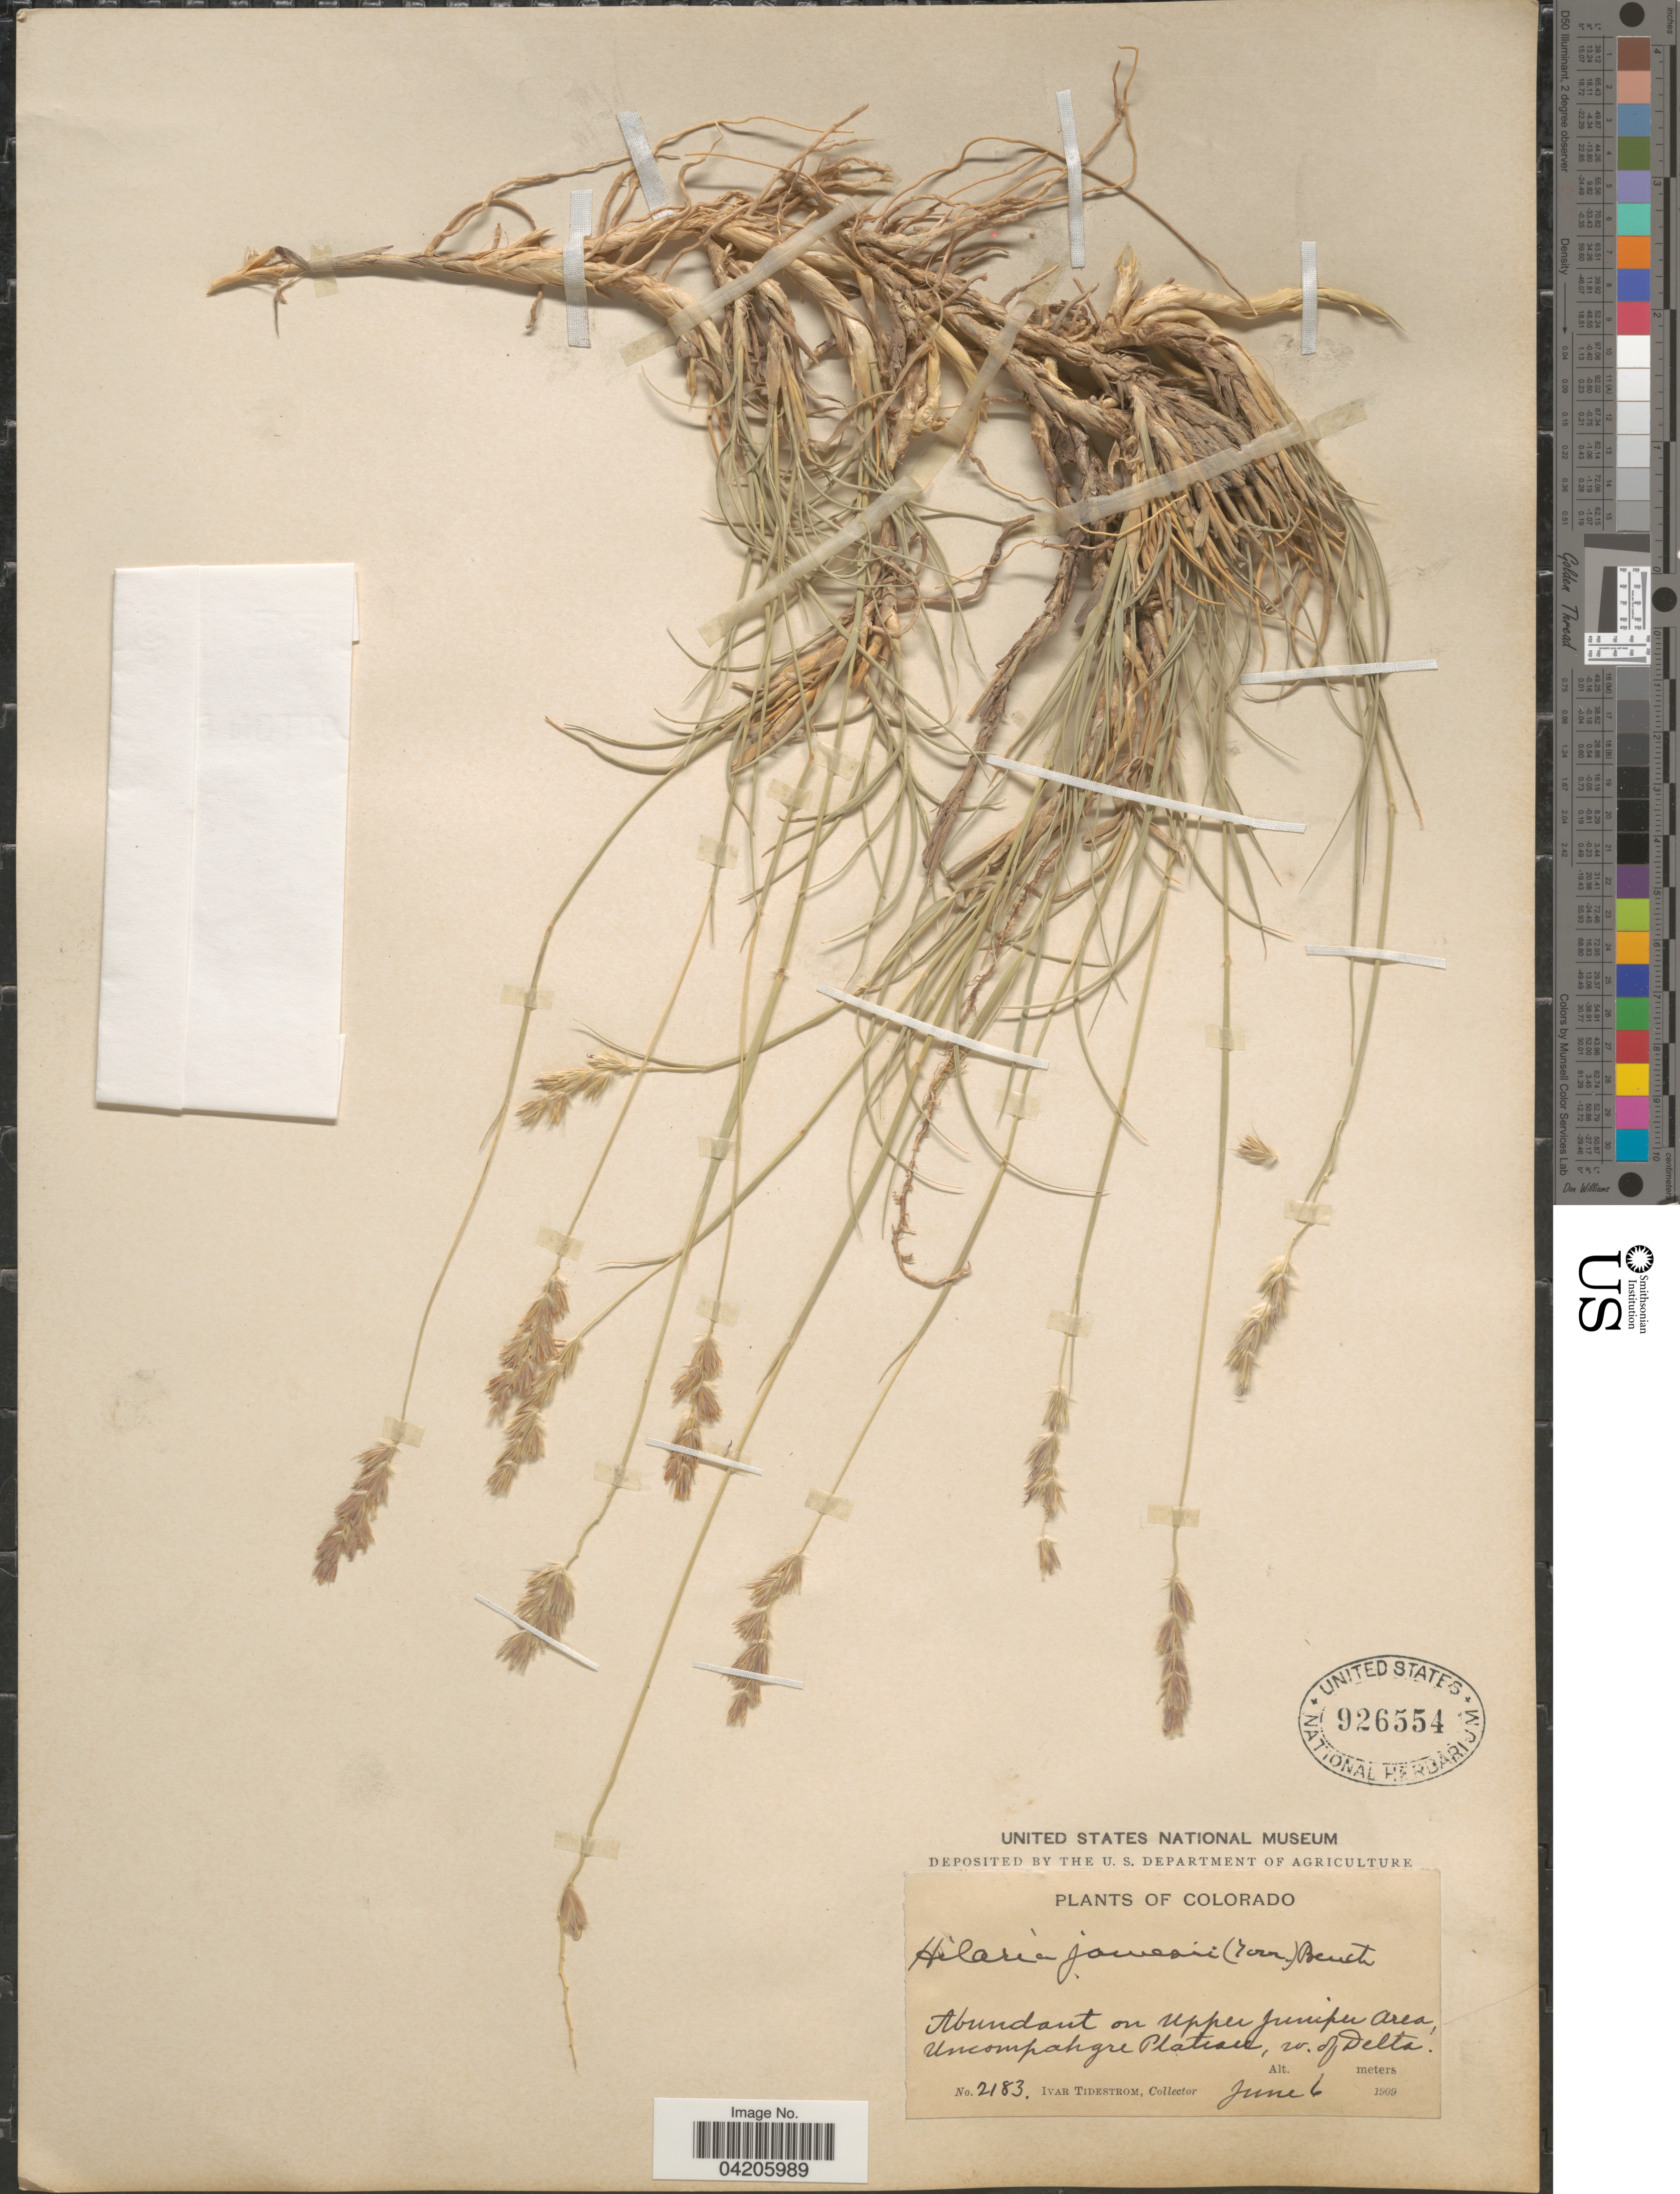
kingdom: Plantae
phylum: Tracheophyta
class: Liliopsida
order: Poales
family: Poaceae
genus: Hilaria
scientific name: Hilaria jamesii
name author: (Torr.) Benth.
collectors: I. F. Tidestrom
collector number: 2183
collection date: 1909-06-06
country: United States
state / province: Colorado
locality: Abundant on Upper Juniper Area, Uncompahgre Plateau, w. of Delta.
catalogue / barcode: US 926554